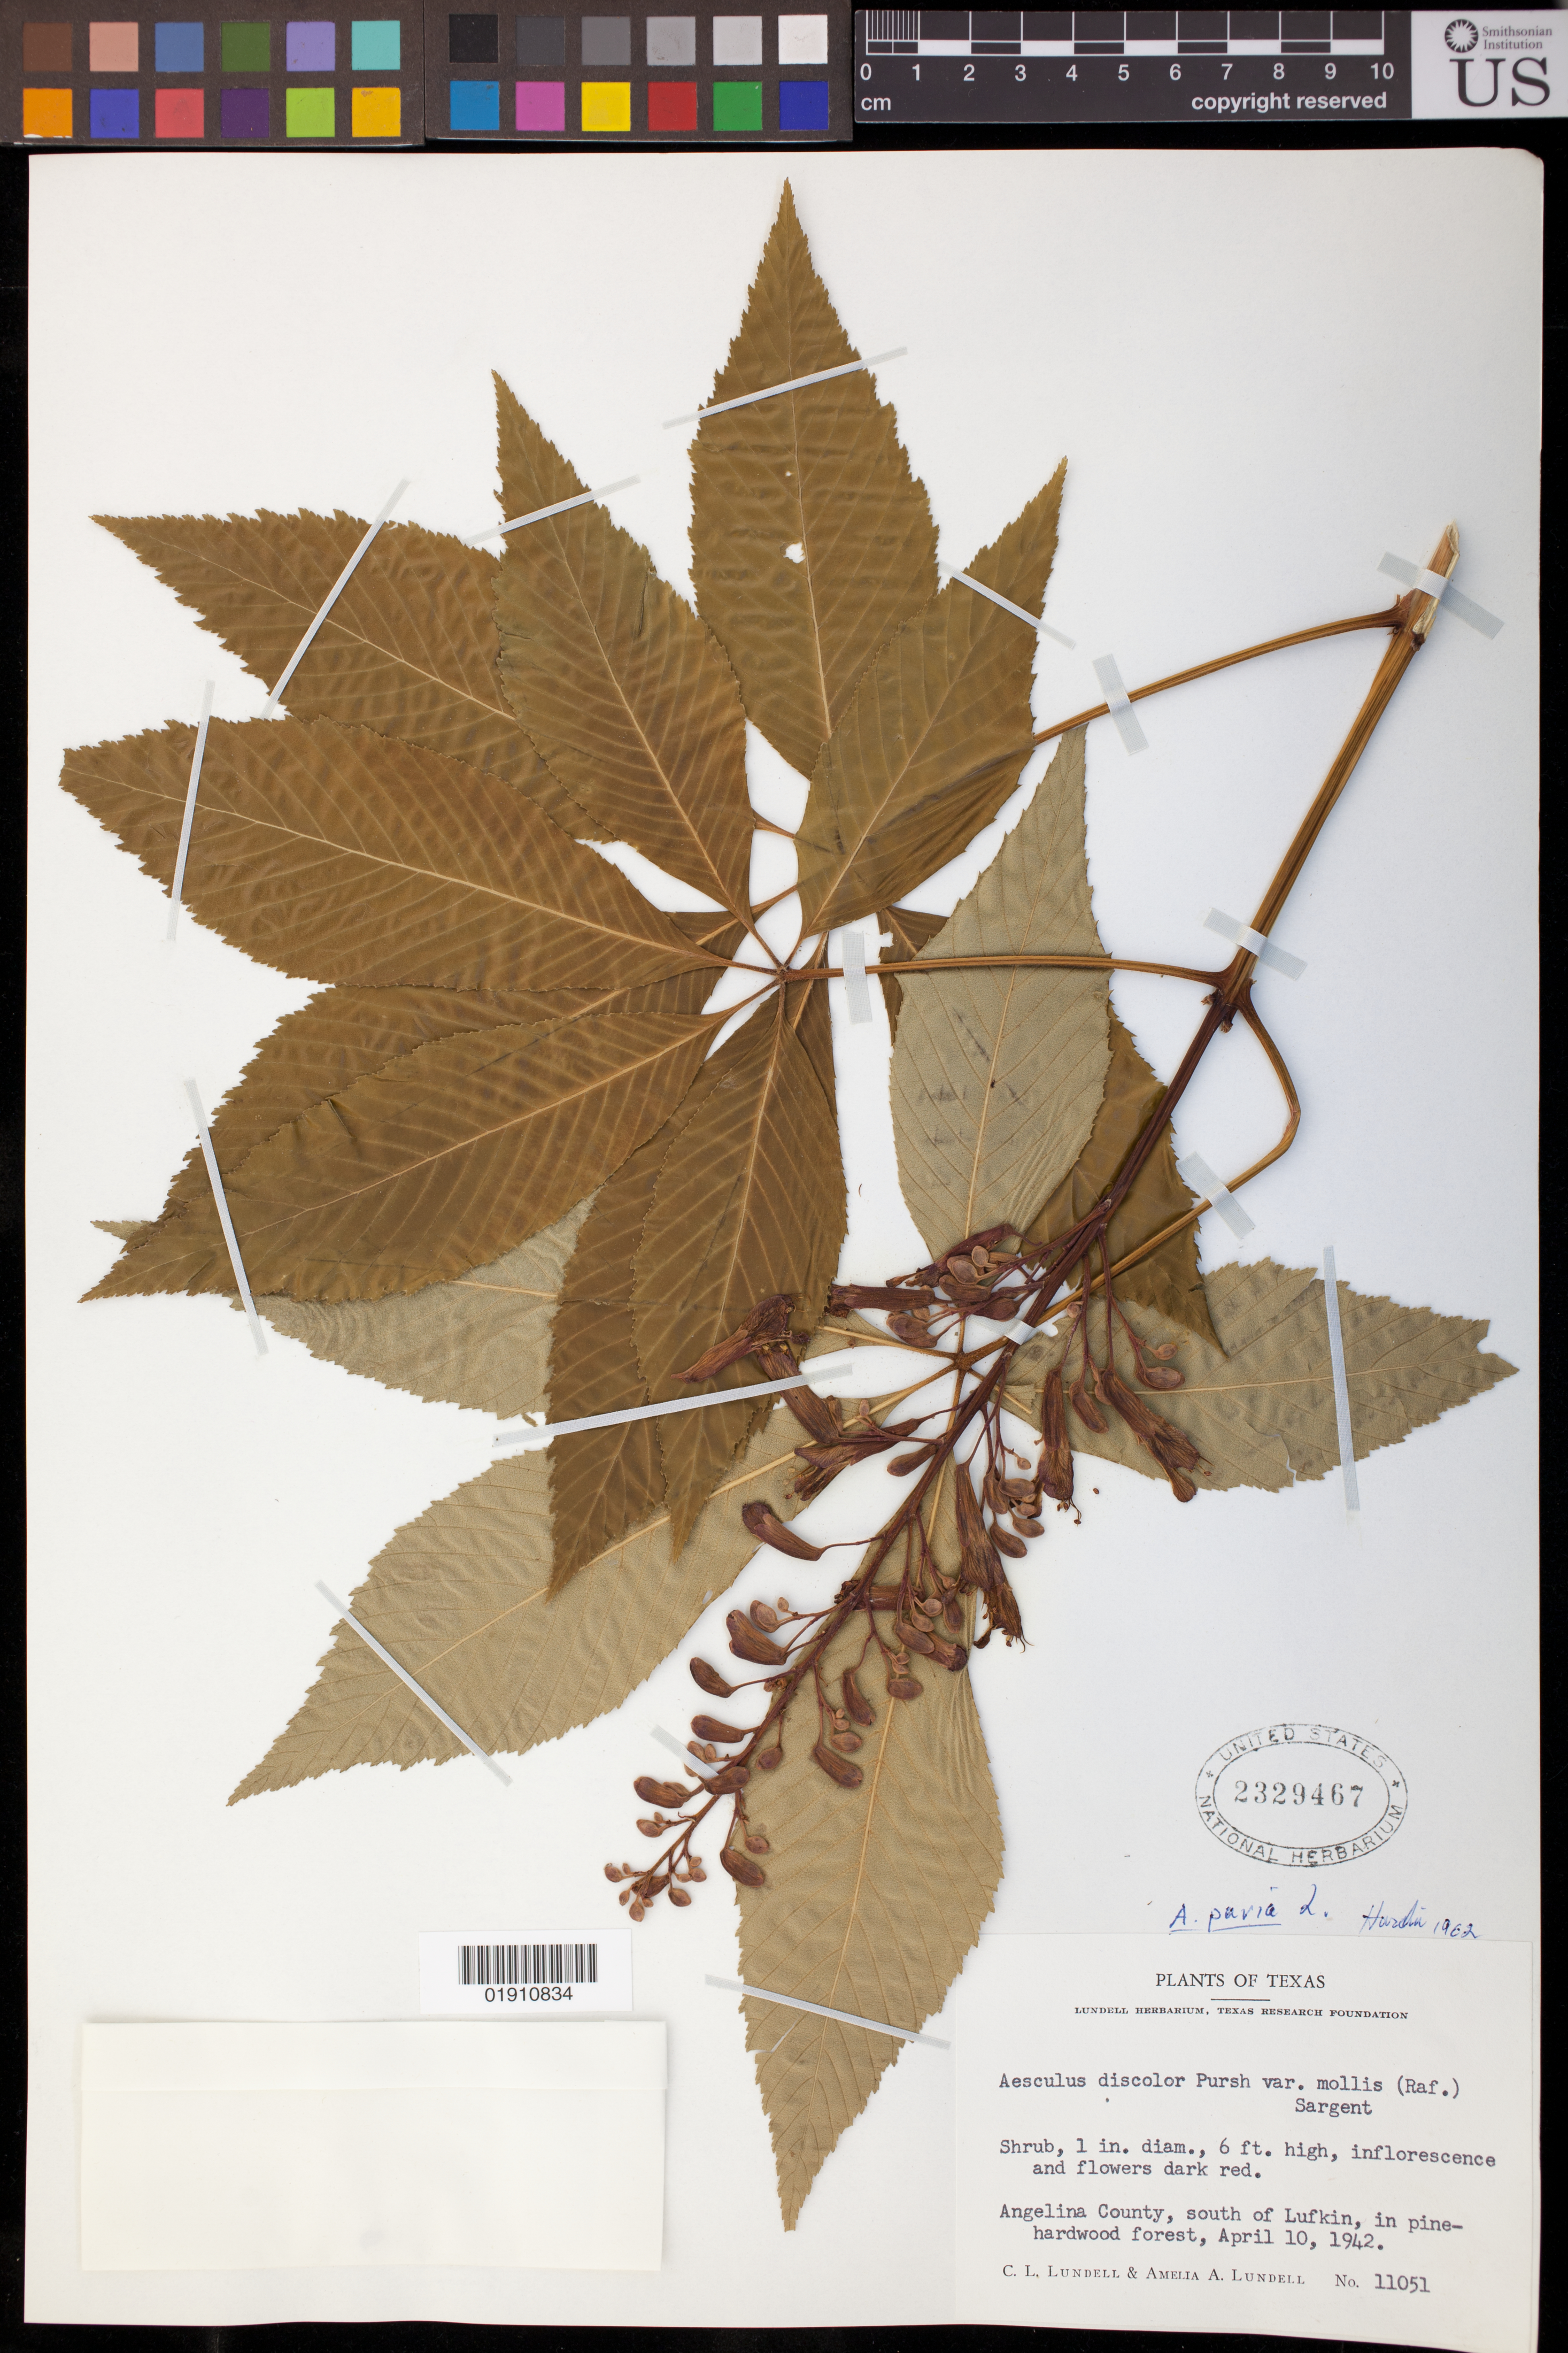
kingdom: Plantae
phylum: Tracheophyta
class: Magnoliopsida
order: Sapindales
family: Sapindaceae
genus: Aesculus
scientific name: Aesculus pavia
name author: L.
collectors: C. L. Lundell & A. A. Lundell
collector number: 11051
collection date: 1942-04-10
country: United States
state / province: Texas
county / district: Angelina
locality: South of Lufkin in pine-hardwood forest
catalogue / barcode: US 2329467